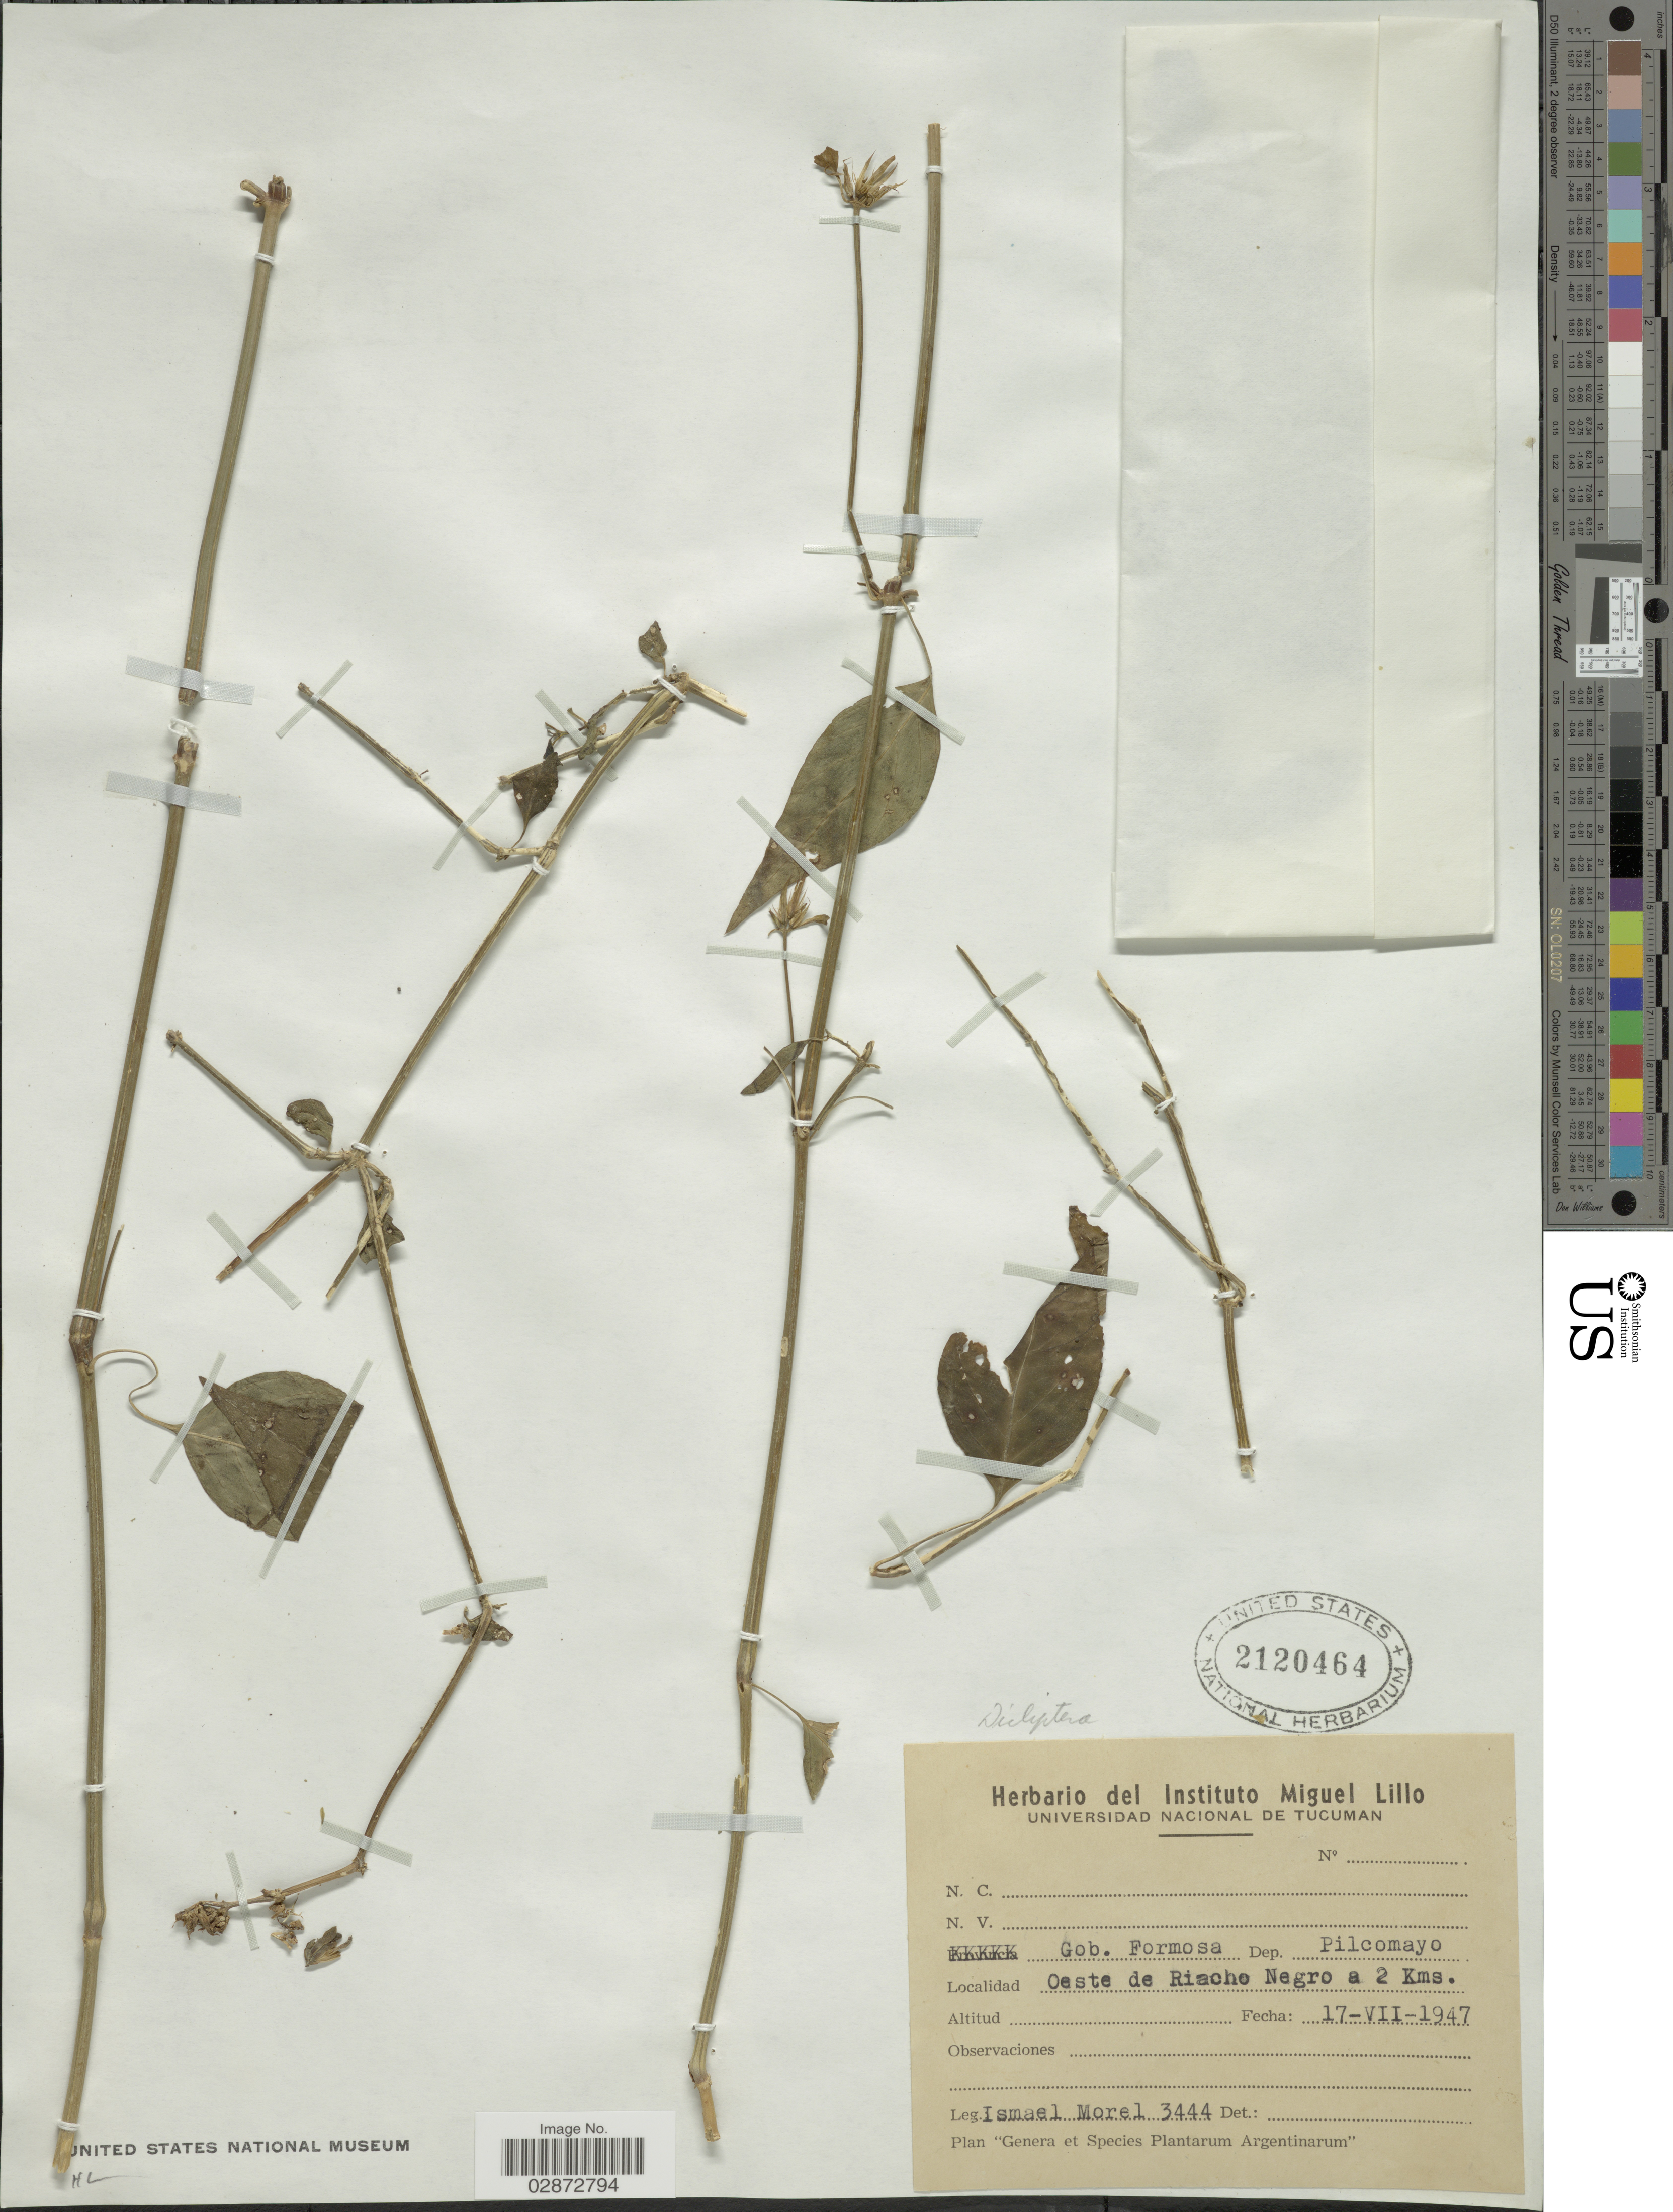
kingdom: Plantae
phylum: Tracheophyta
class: Magnoliopsida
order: Lamiales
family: Acanthaceae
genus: Dicliptera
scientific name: Dicliptera sp.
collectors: I. Morel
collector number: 3444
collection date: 1947-07-17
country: Argentina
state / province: Formosa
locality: Gob. Formosa, Dep. Pilcomayo, Oeste de Riache Negro a 2 Kms.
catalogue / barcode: US 2120464